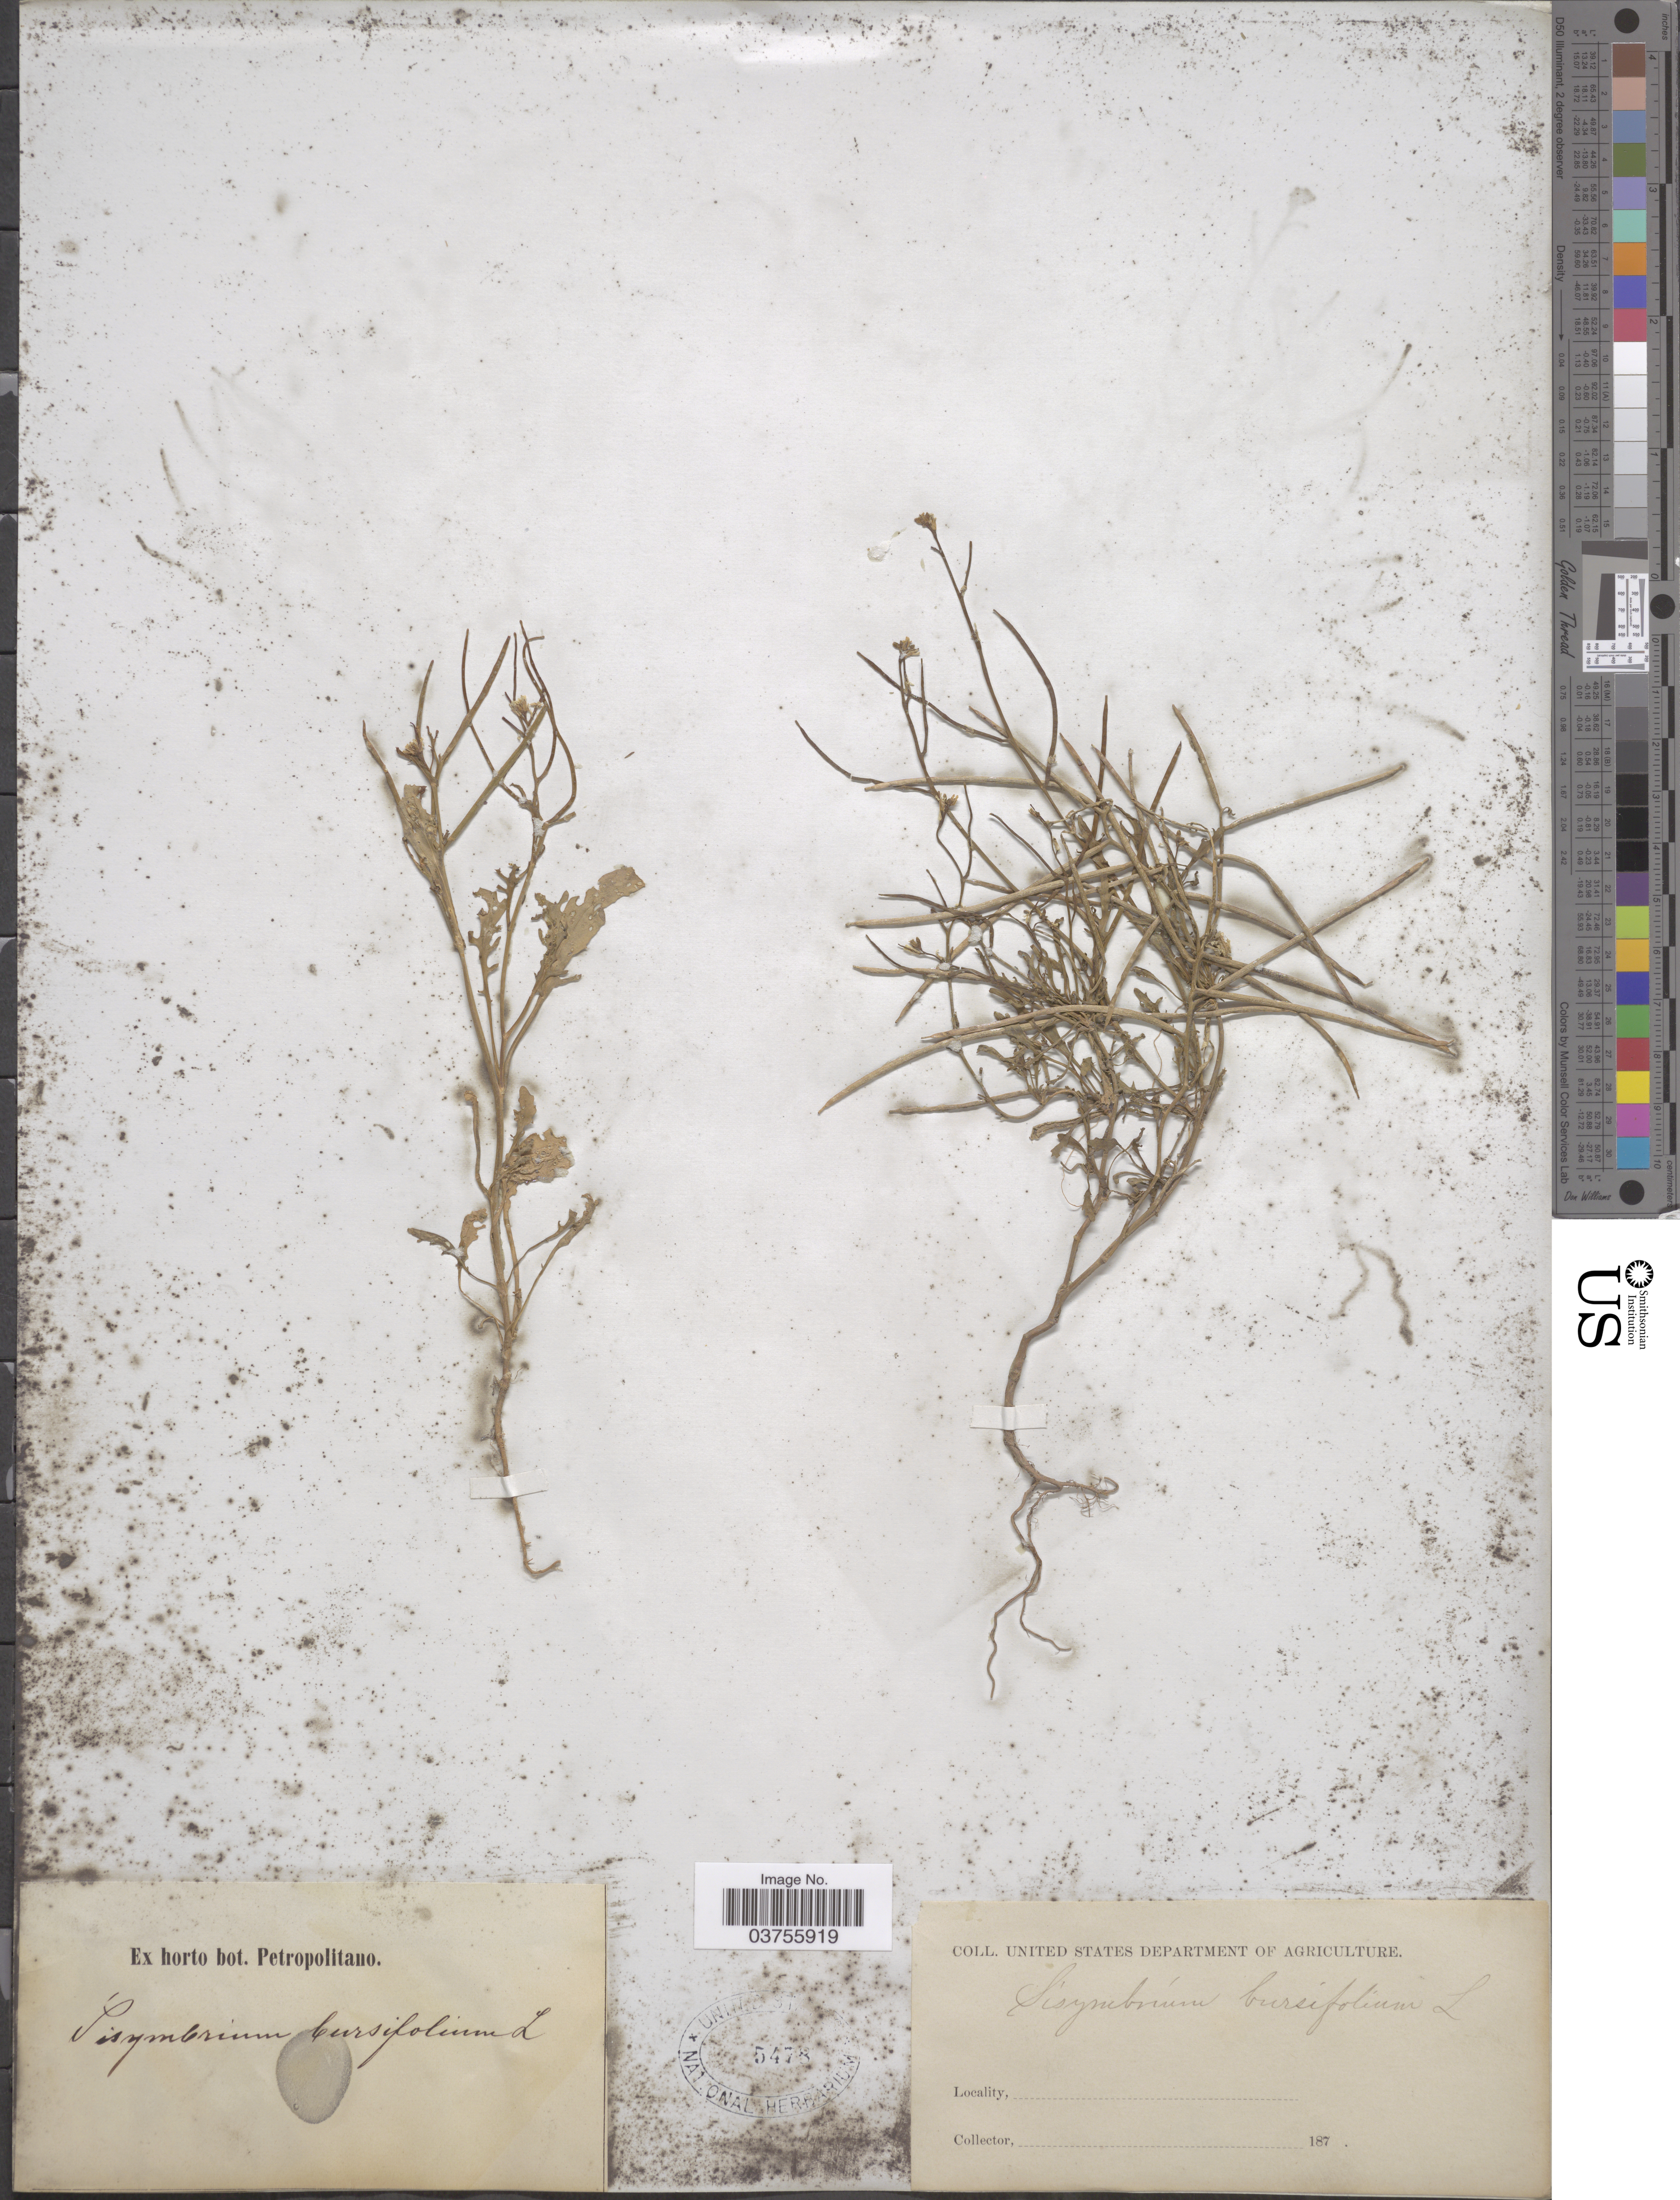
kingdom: Plantae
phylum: Tracheophyta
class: Magnoliopsida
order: Brassicales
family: Brassicaceae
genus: Arabidopsis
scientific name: Arabidopsis bursifolia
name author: (DC.) Botsch.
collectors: ex Horto Bot. Petropolitano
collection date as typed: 187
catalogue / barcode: US 5478